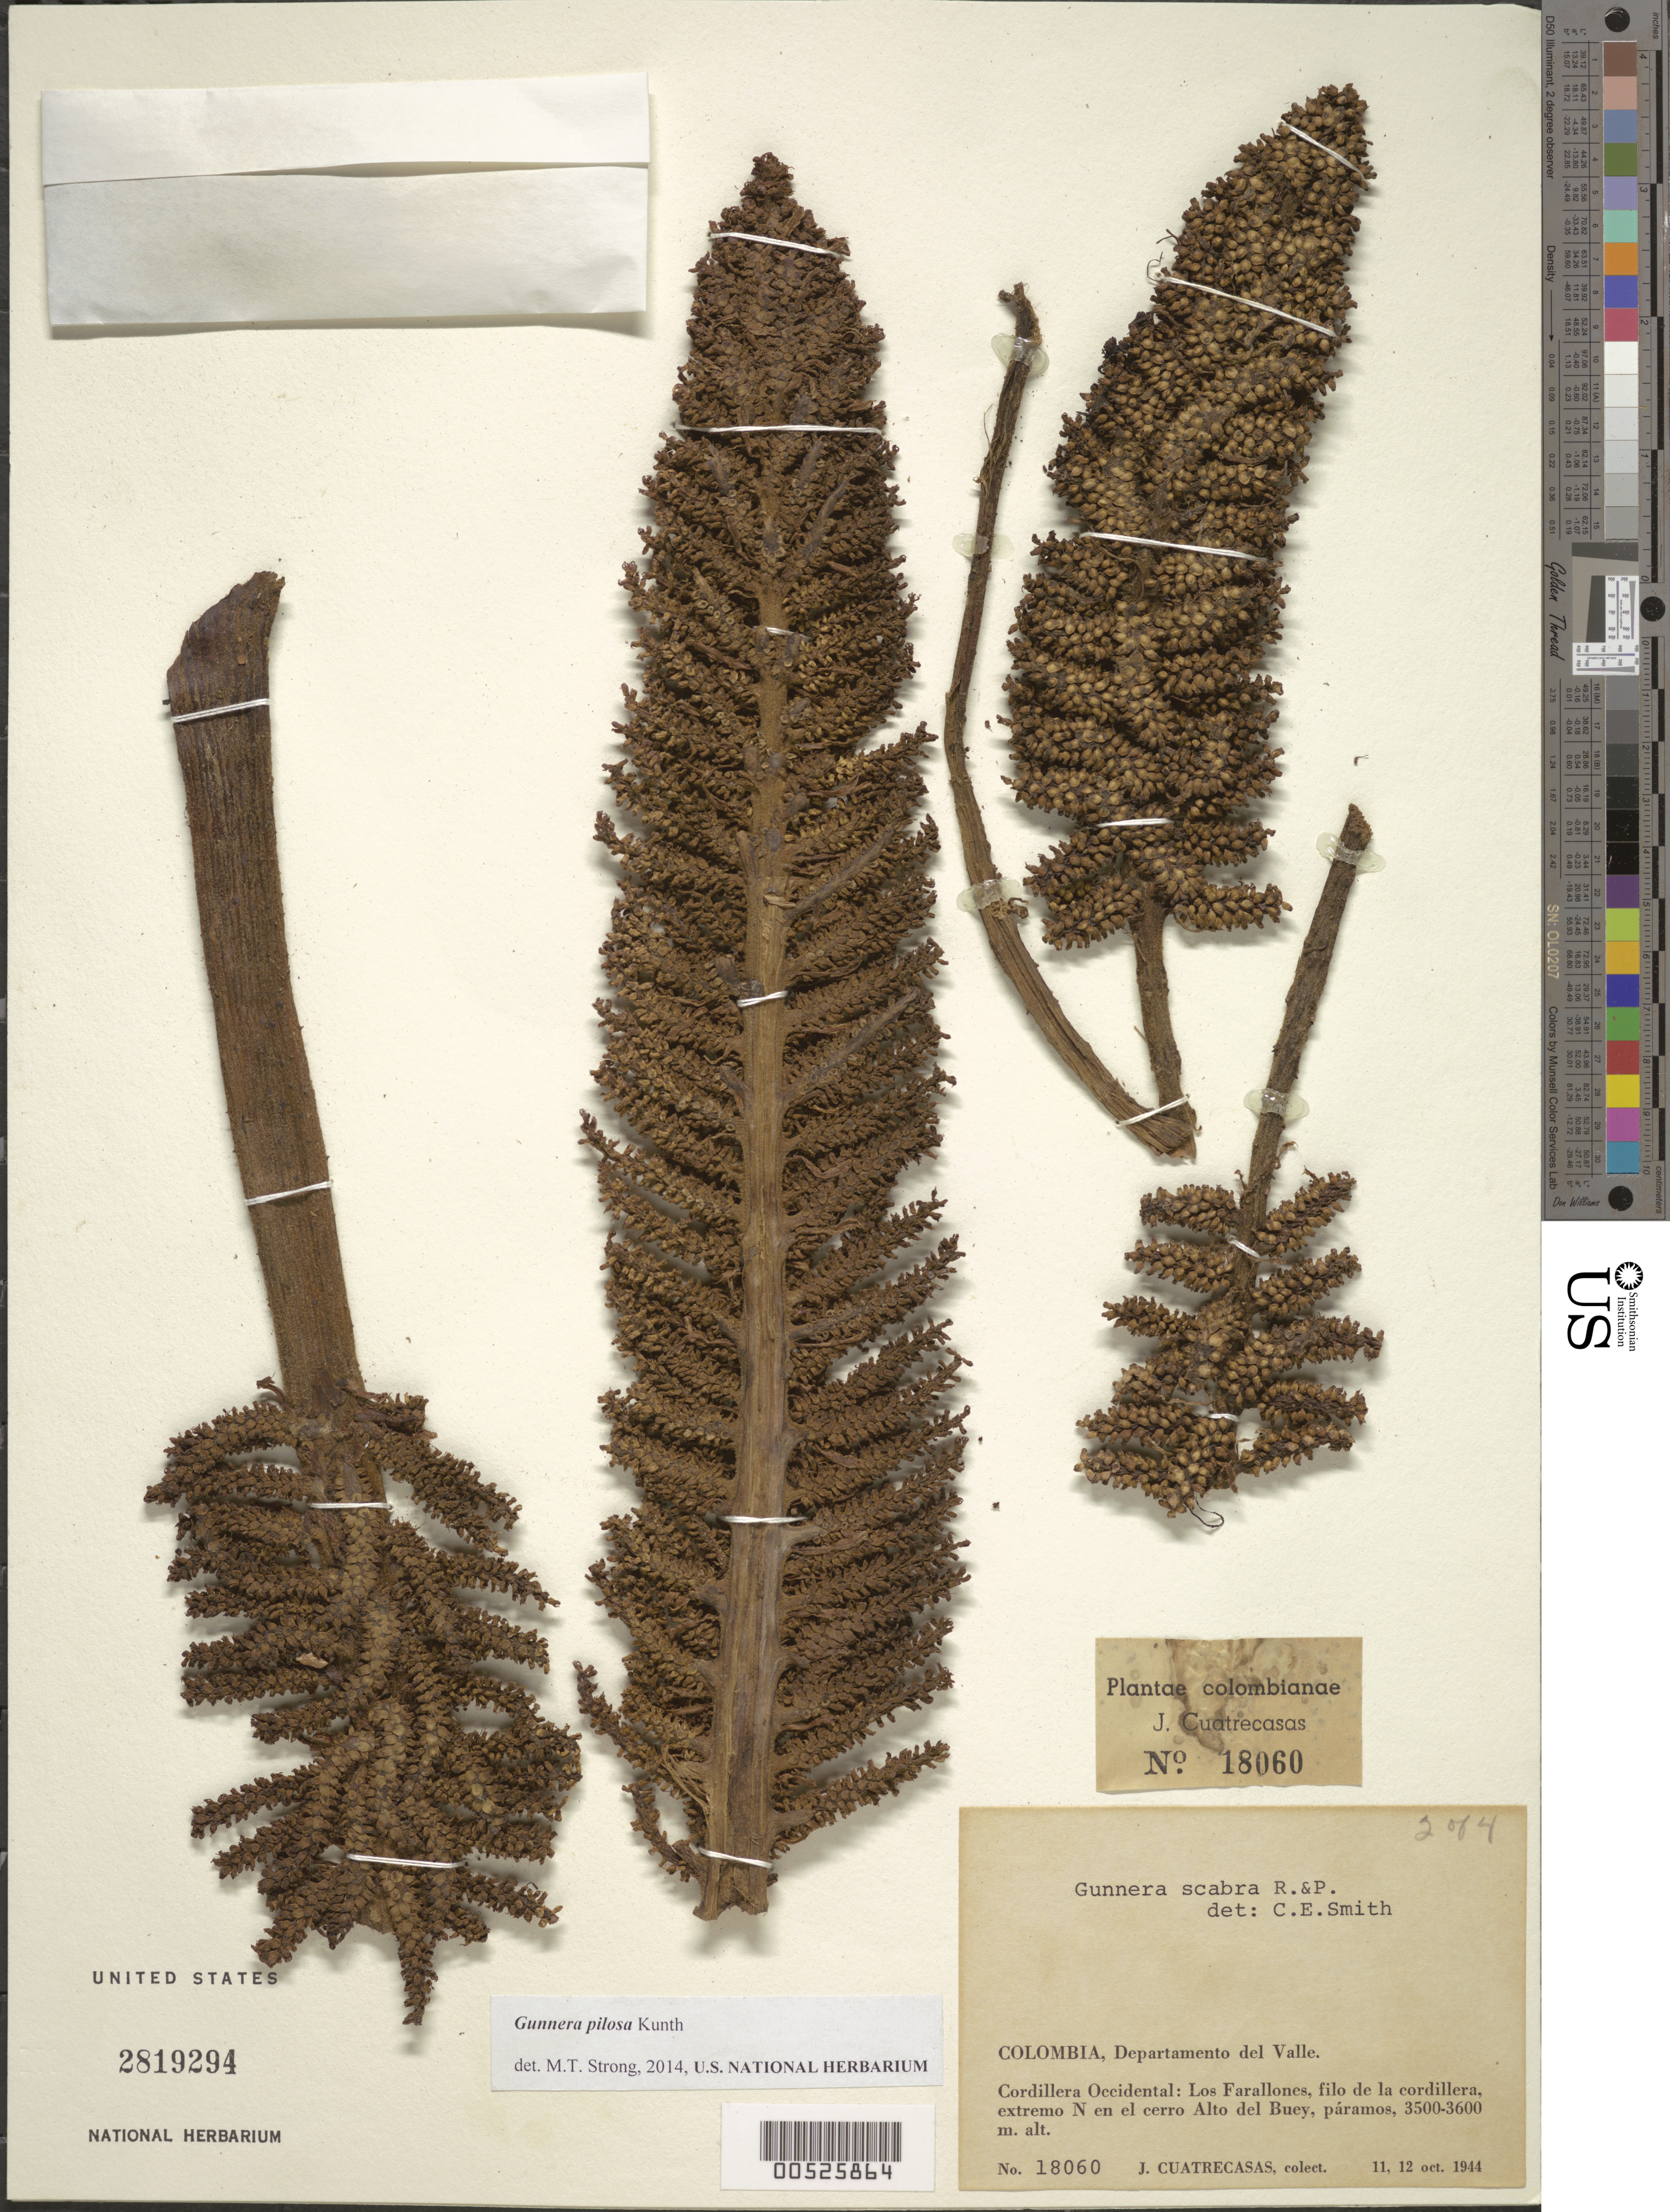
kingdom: Plantae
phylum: Tracheophyta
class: Magnoliopsida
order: Gunnerales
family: Gunneraceae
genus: Gunnera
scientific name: Gunnera pilosa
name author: Kunth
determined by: Strong, M. T., (US), Smithsonian Institution - National Museum of Natural History (UNITED STATES)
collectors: J. Cuatrecasas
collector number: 18060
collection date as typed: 11 Oct 1944 to 12 Oct 1944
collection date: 1944-10-11/1944-10-12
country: Colombia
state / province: Valle del Cauca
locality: Cordillera Occidental: Los Farallones, Filo de la Cordillera, extremo N en el Cerro Alto del Buey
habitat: páramos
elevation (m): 3500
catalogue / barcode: US 2819294